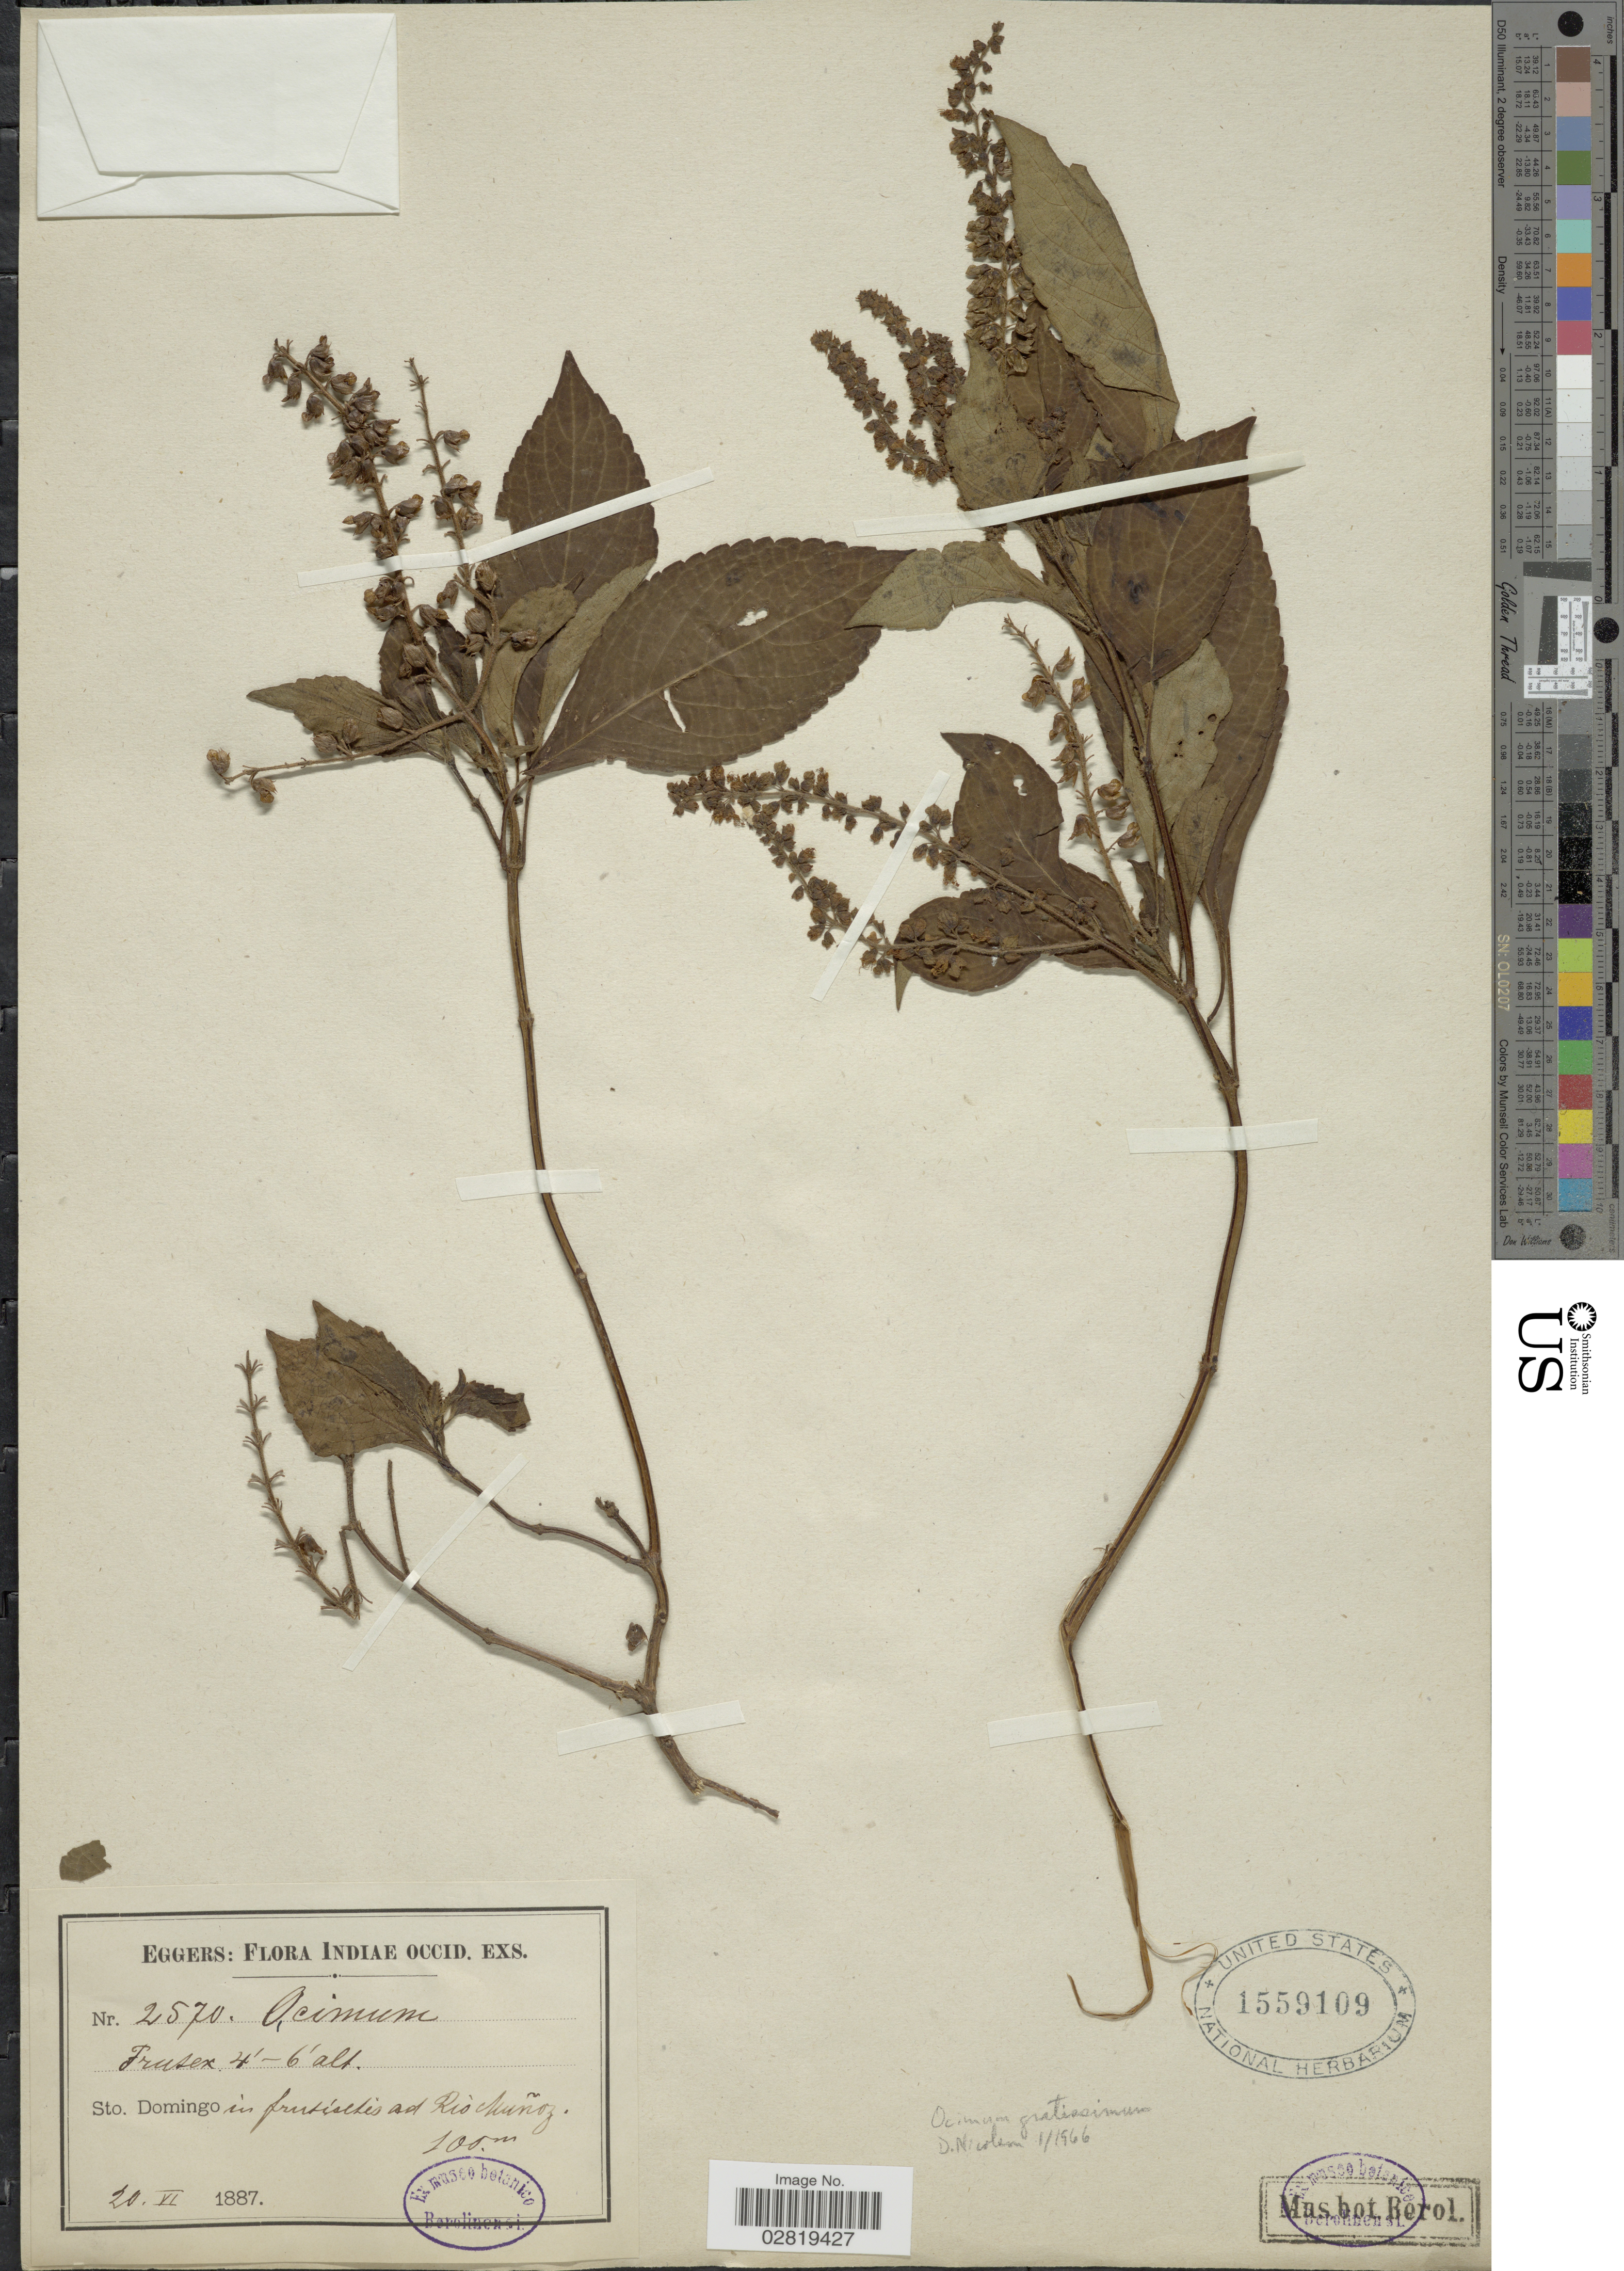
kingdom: Plantae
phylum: Tracheophyta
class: Magnoliopsida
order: Lamiales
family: Lamiaceae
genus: Ocimum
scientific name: Ocimum gratissimum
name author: L.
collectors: -. Eggers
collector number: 2570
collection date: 1887-06-20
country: Dominican Republic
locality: Sto. Domingo: in frutialles ad Rio Muñoz. Indiae Occid.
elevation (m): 100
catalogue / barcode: US 1559109